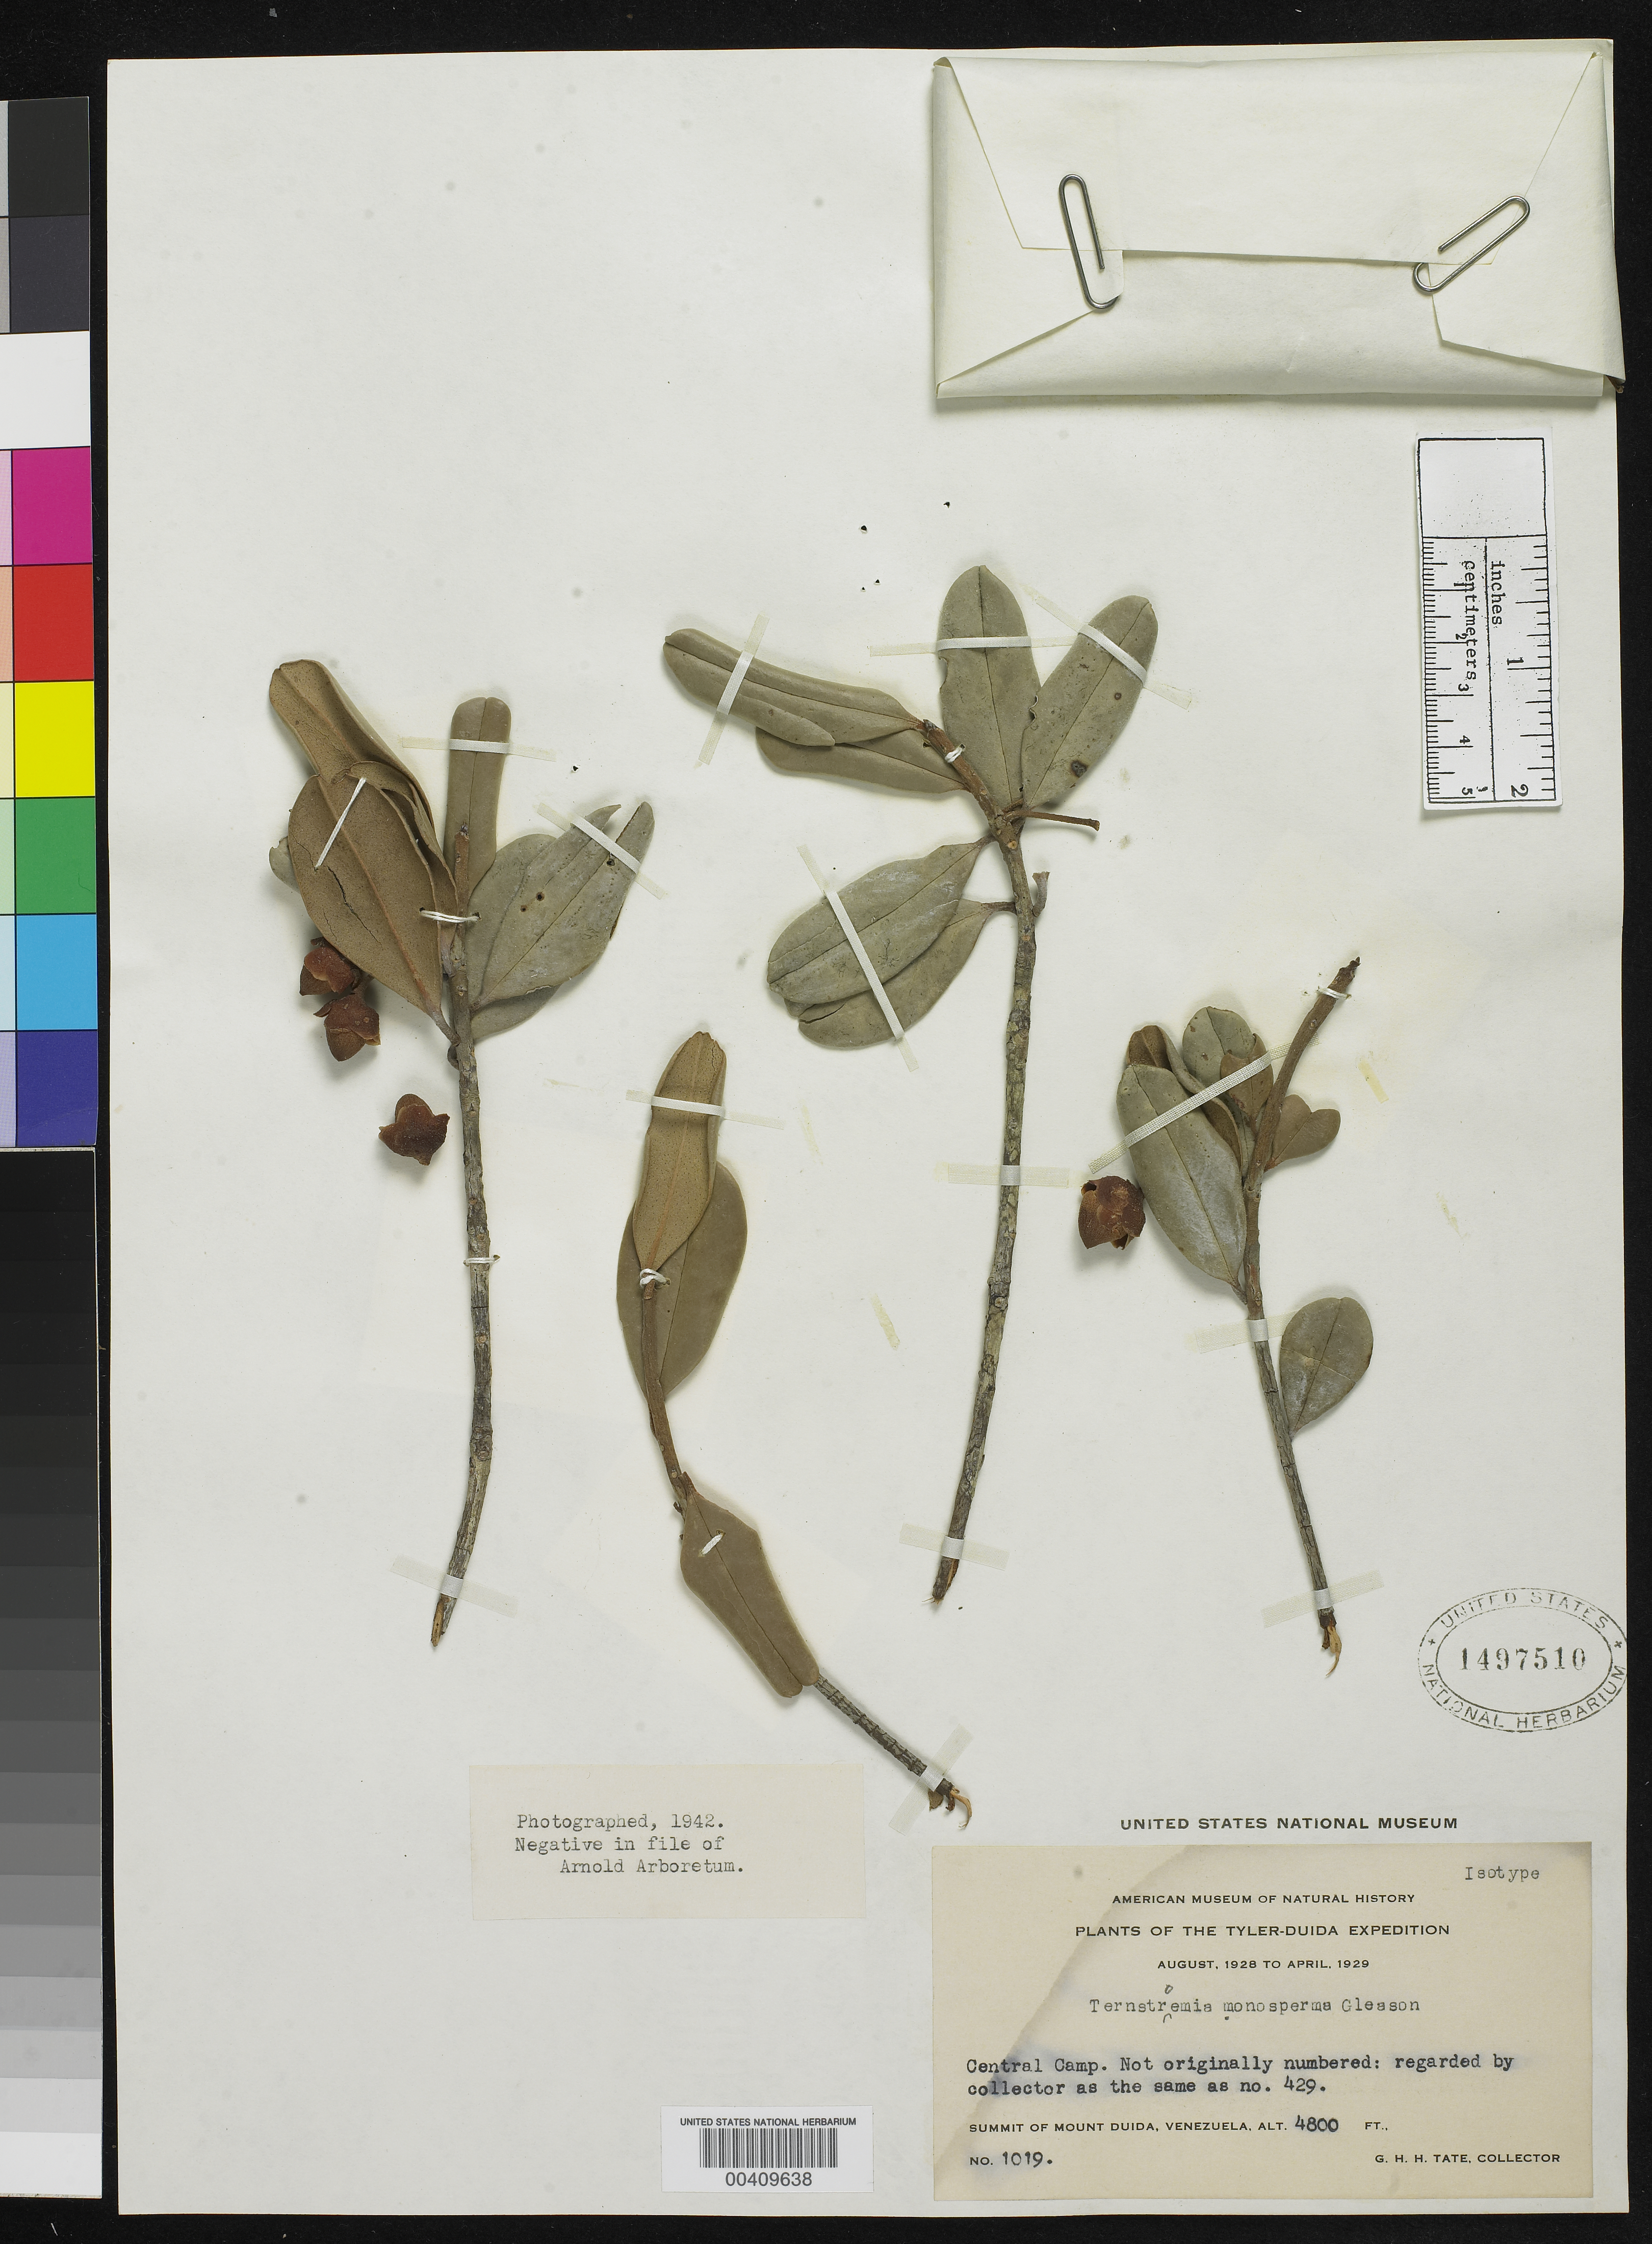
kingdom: Plantae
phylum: Tracheophyta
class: Magnoliopsida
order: Ericales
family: Pentaphylacaceae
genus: Ternstroemia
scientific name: Ternstroemia monosperma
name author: Gleason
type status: Isotype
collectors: G. H. H.Tate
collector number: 1019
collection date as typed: Aug 1928 to -- Apr 1929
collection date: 1928-08/1929-04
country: Venezuela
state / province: Amazonas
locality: Summit of Mount Duida.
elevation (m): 1463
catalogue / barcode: US 1497510